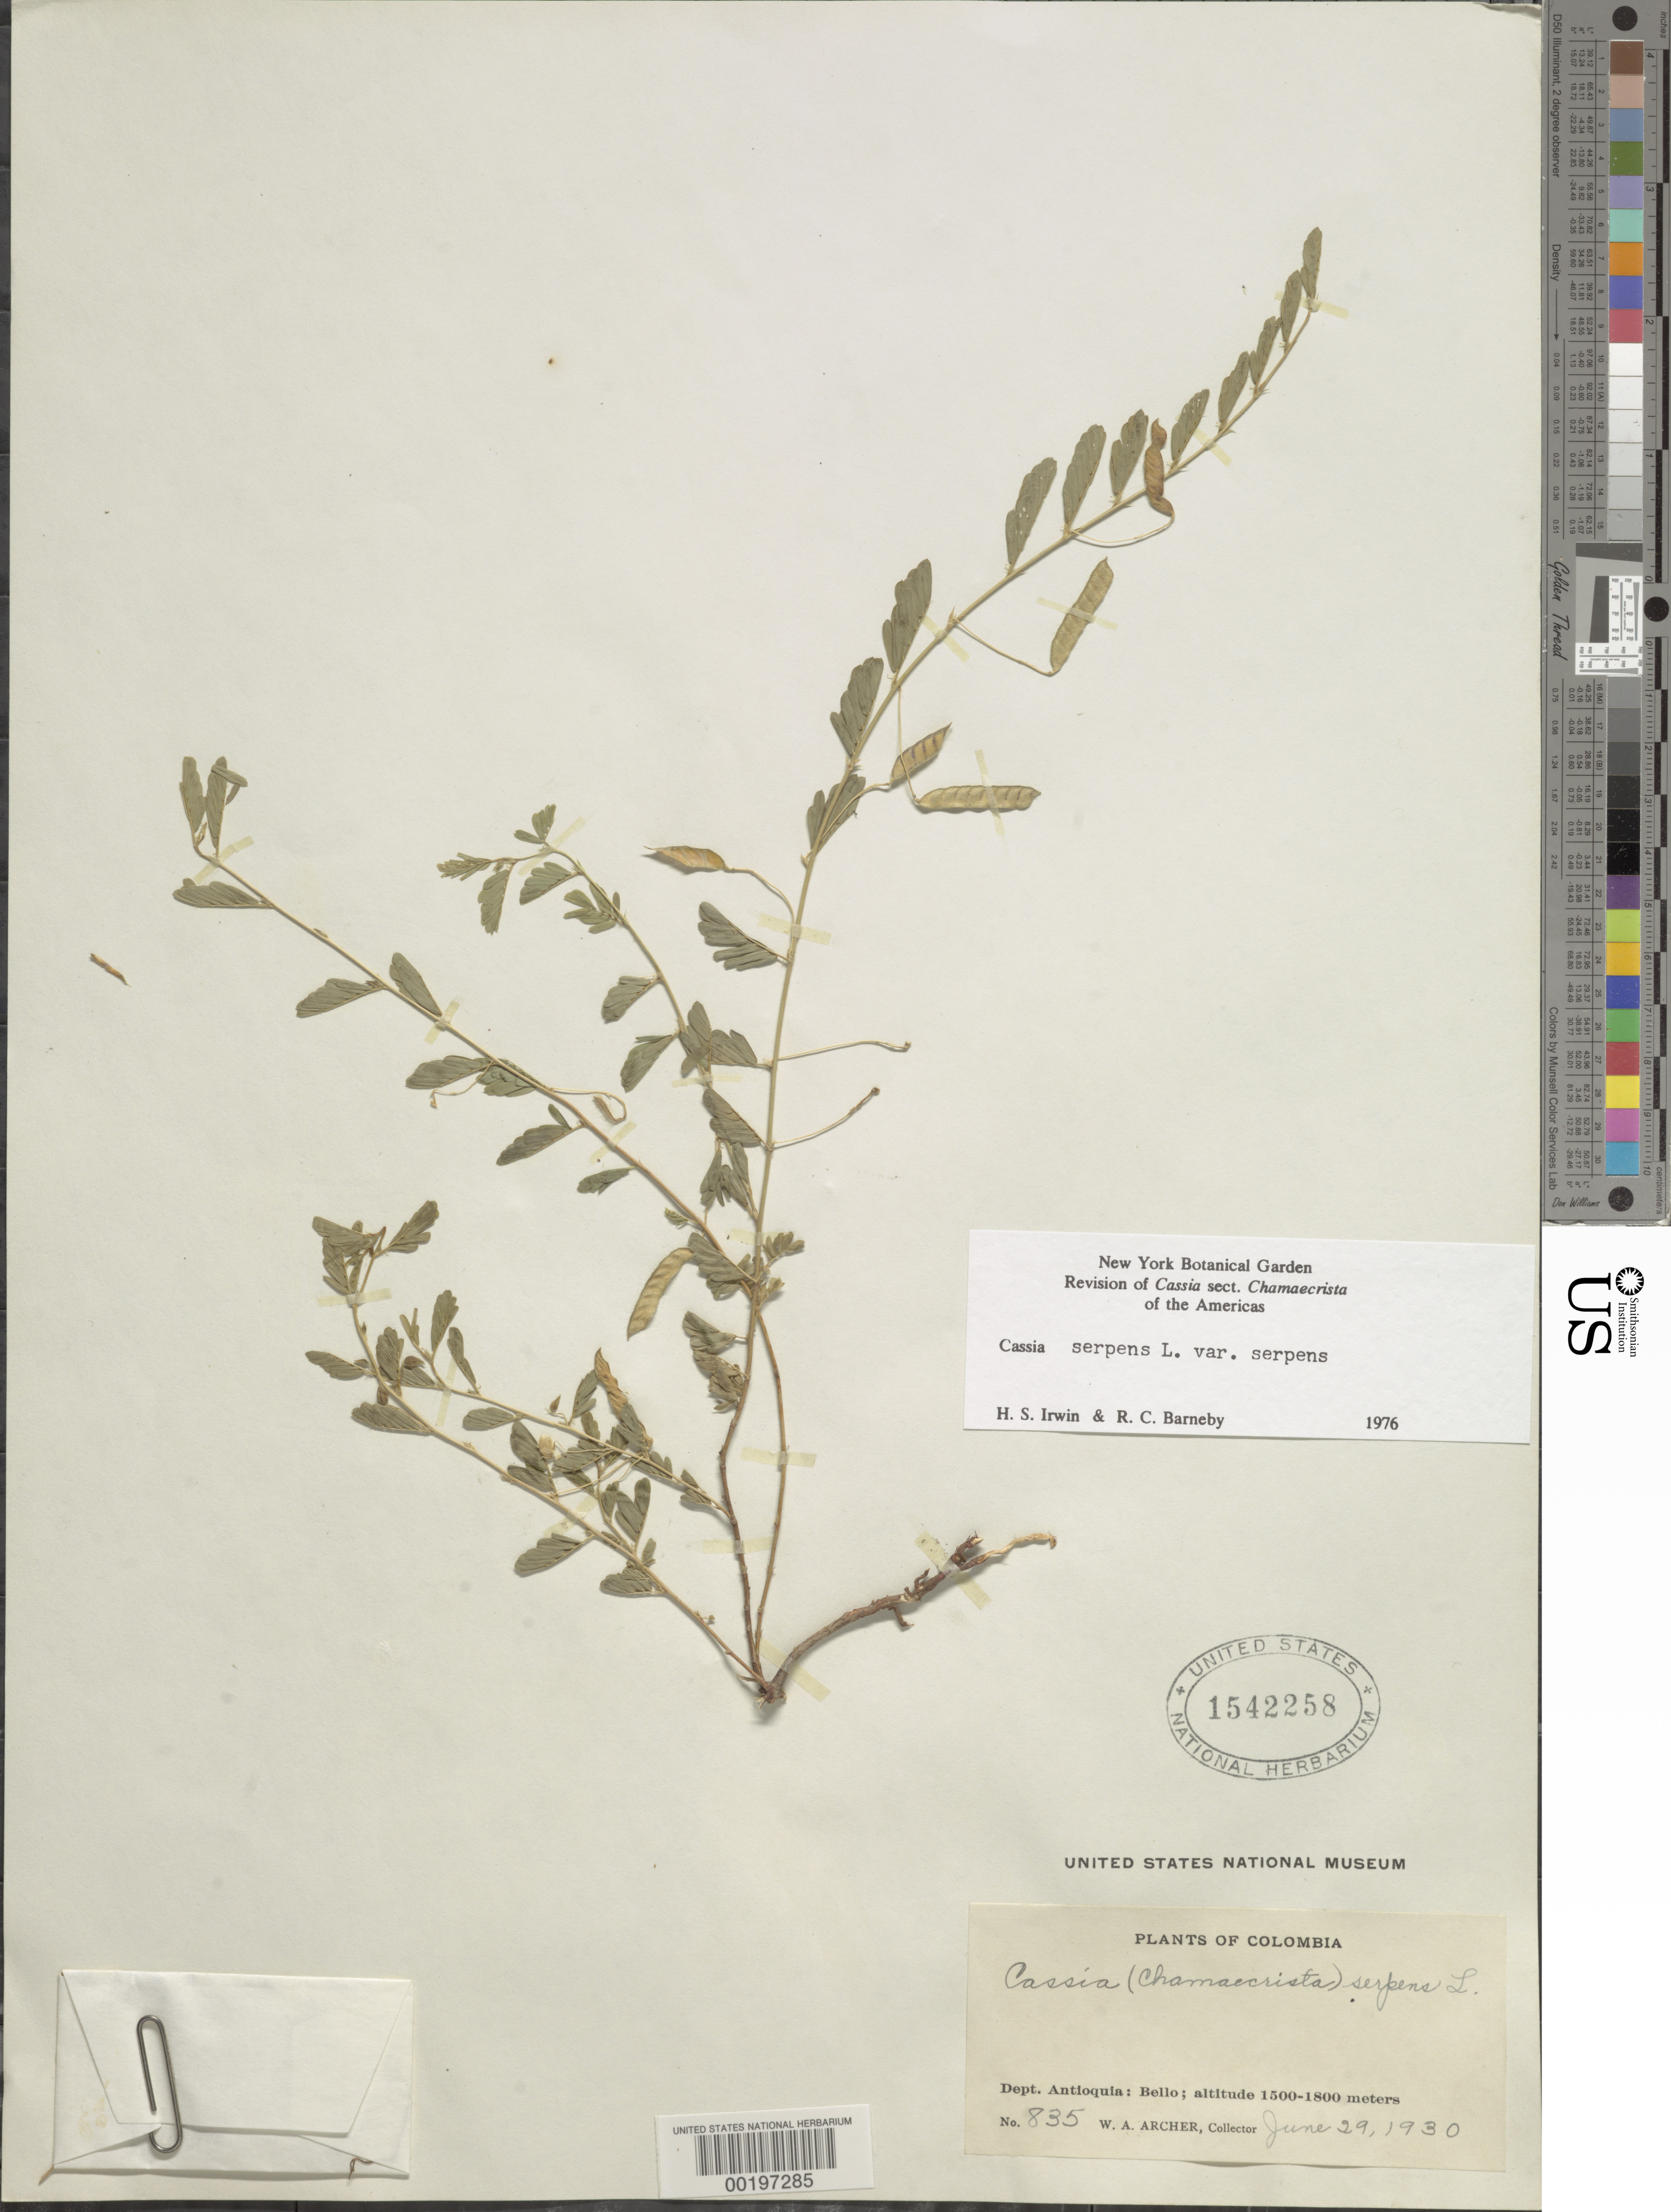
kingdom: Plantae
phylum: Tracheophyta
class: Magnoliopsida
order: Fabales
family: Fabaceae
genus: Chamaecrista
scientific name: Chamaecrista serpens var. serpens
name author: (L.) Greene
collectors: W. A. Archer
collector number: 835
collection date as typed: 29 Jun 1930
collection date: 1930-06-29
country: Colombia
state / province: Antioquia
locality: Bello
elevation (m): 1500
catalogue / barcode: US 1542258